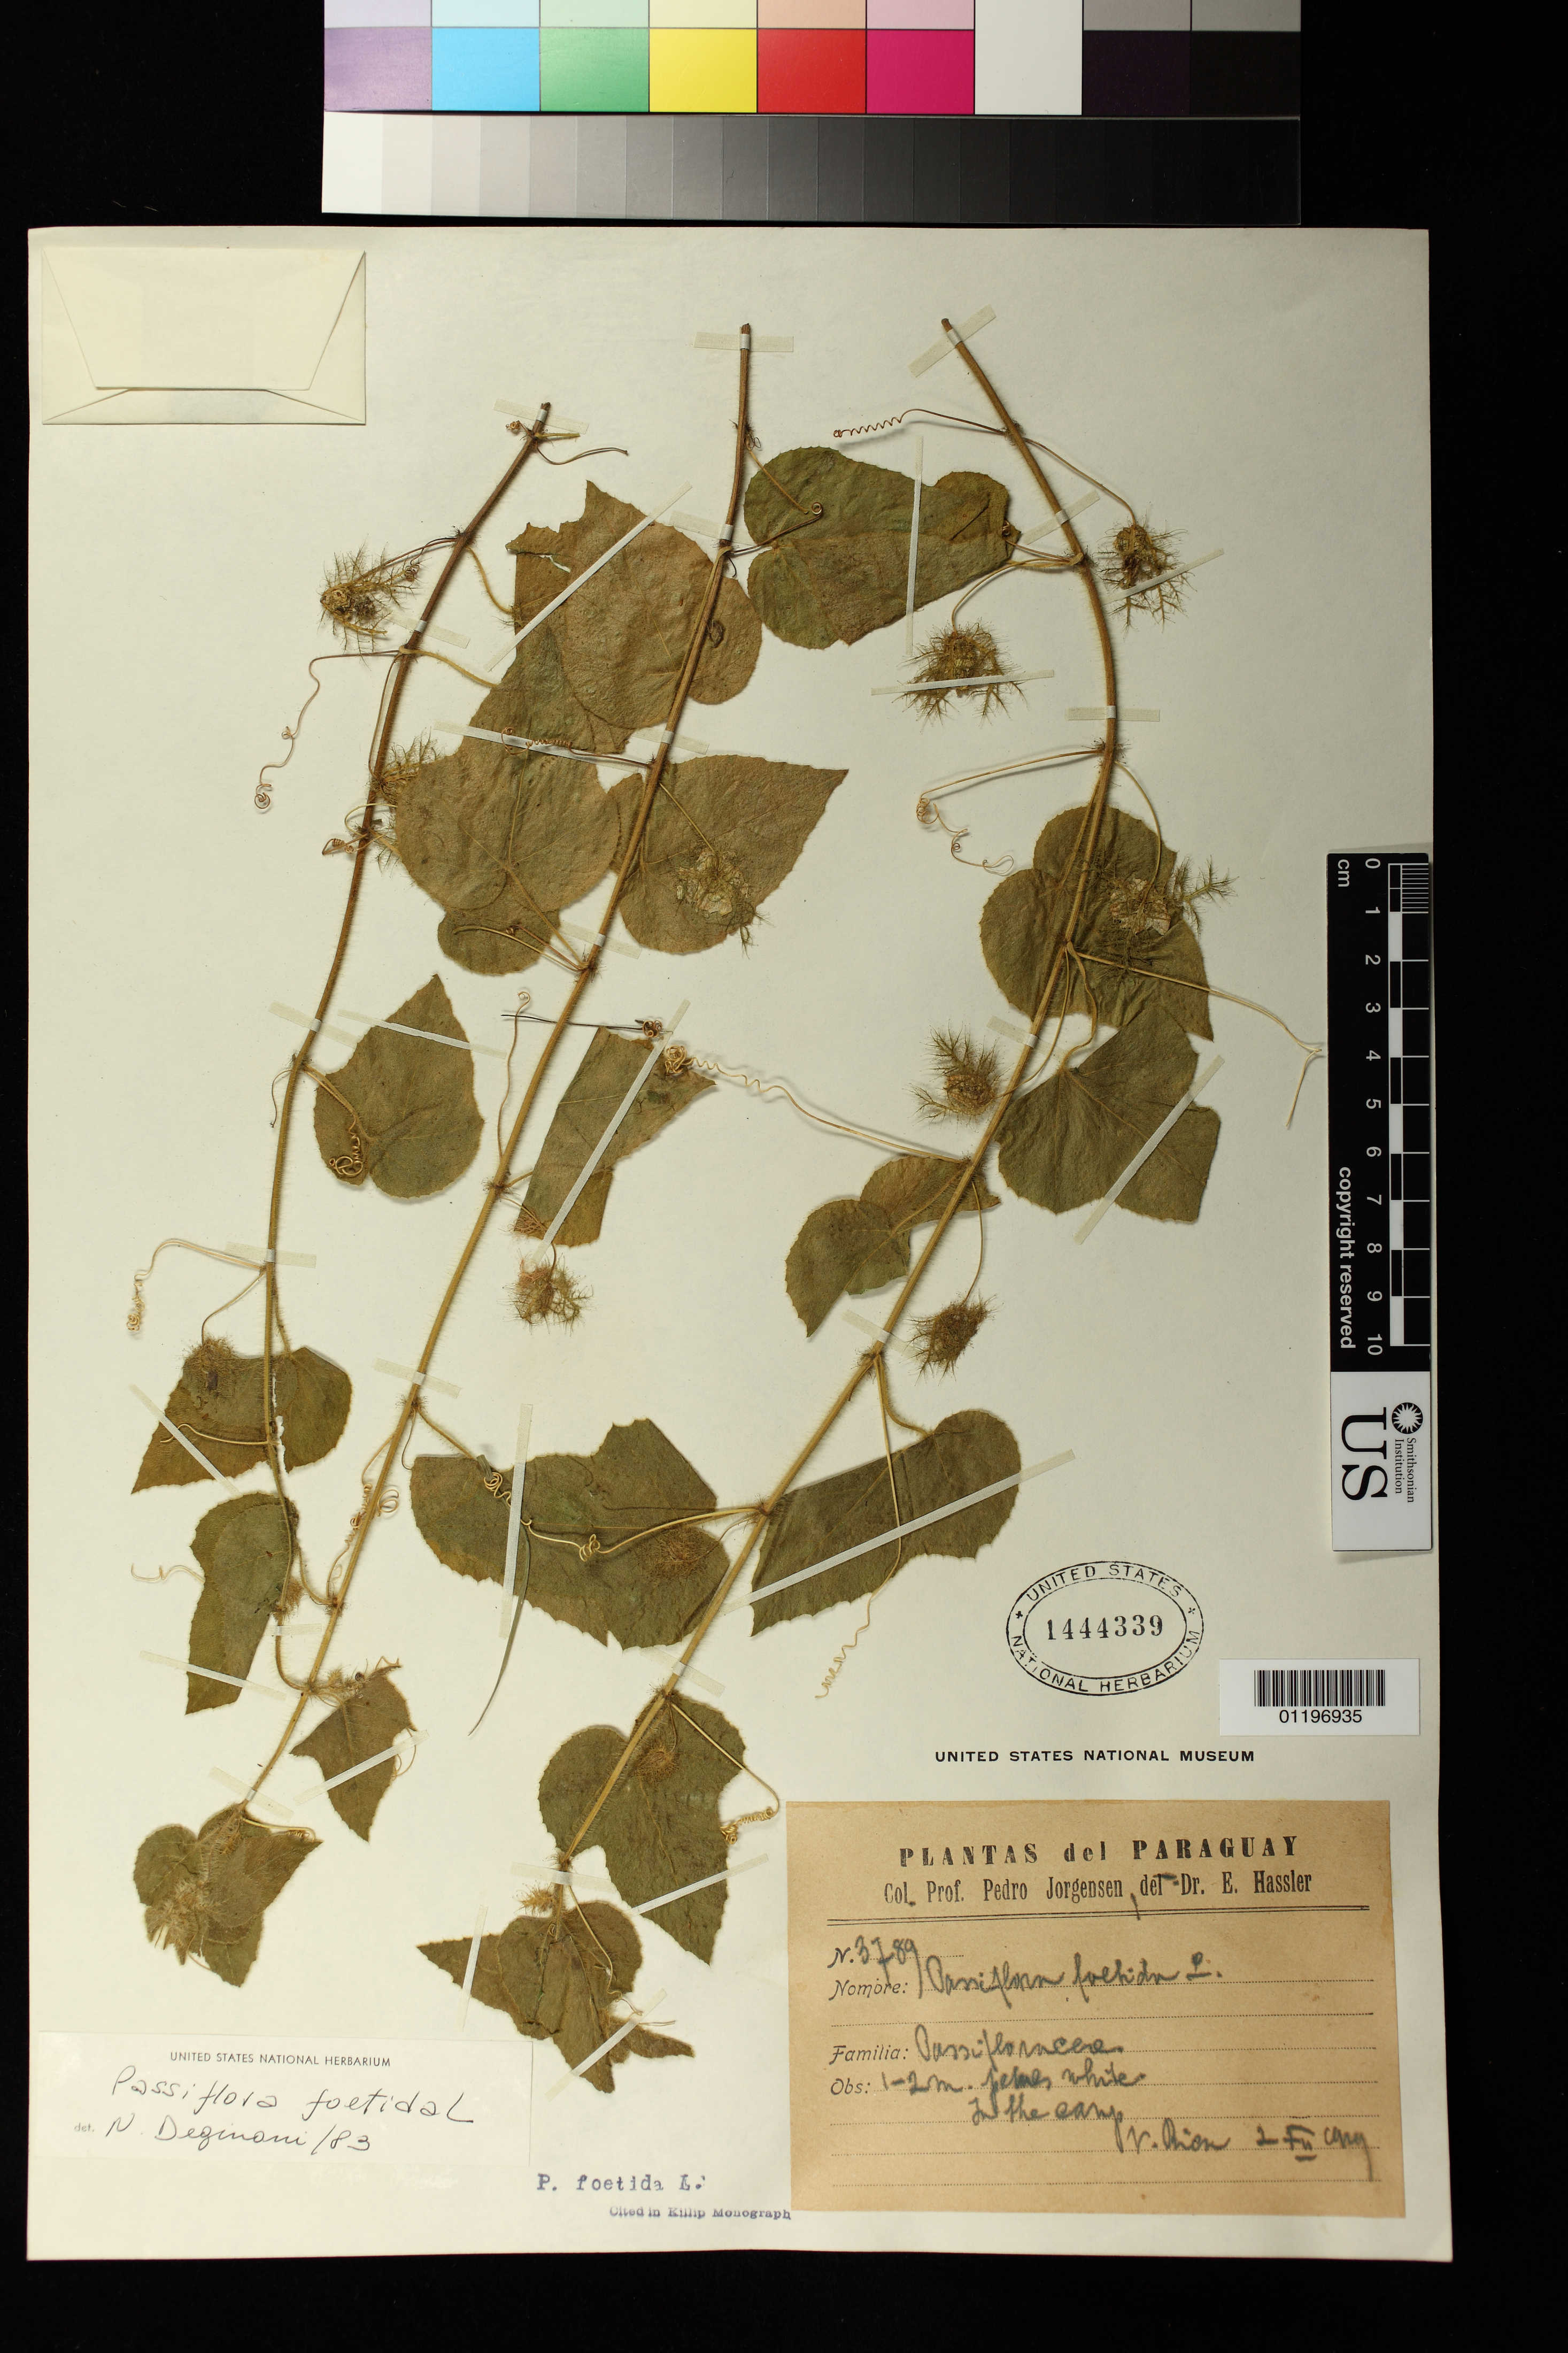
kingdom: Plantae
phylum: Tracheophyta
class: Magnoliopsida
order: Malpighiales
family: Passifloraceae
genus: Passiflora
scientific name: Passiflora foetida var. nigelliflora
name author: (Hook.) Mast.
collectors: P. Jörgensen & E. Hassler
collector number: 3789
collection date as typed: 02 Feb 1929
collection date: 1929-02-02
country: Paraguay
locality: In the camp. V. Rica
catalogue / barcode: US 1444339